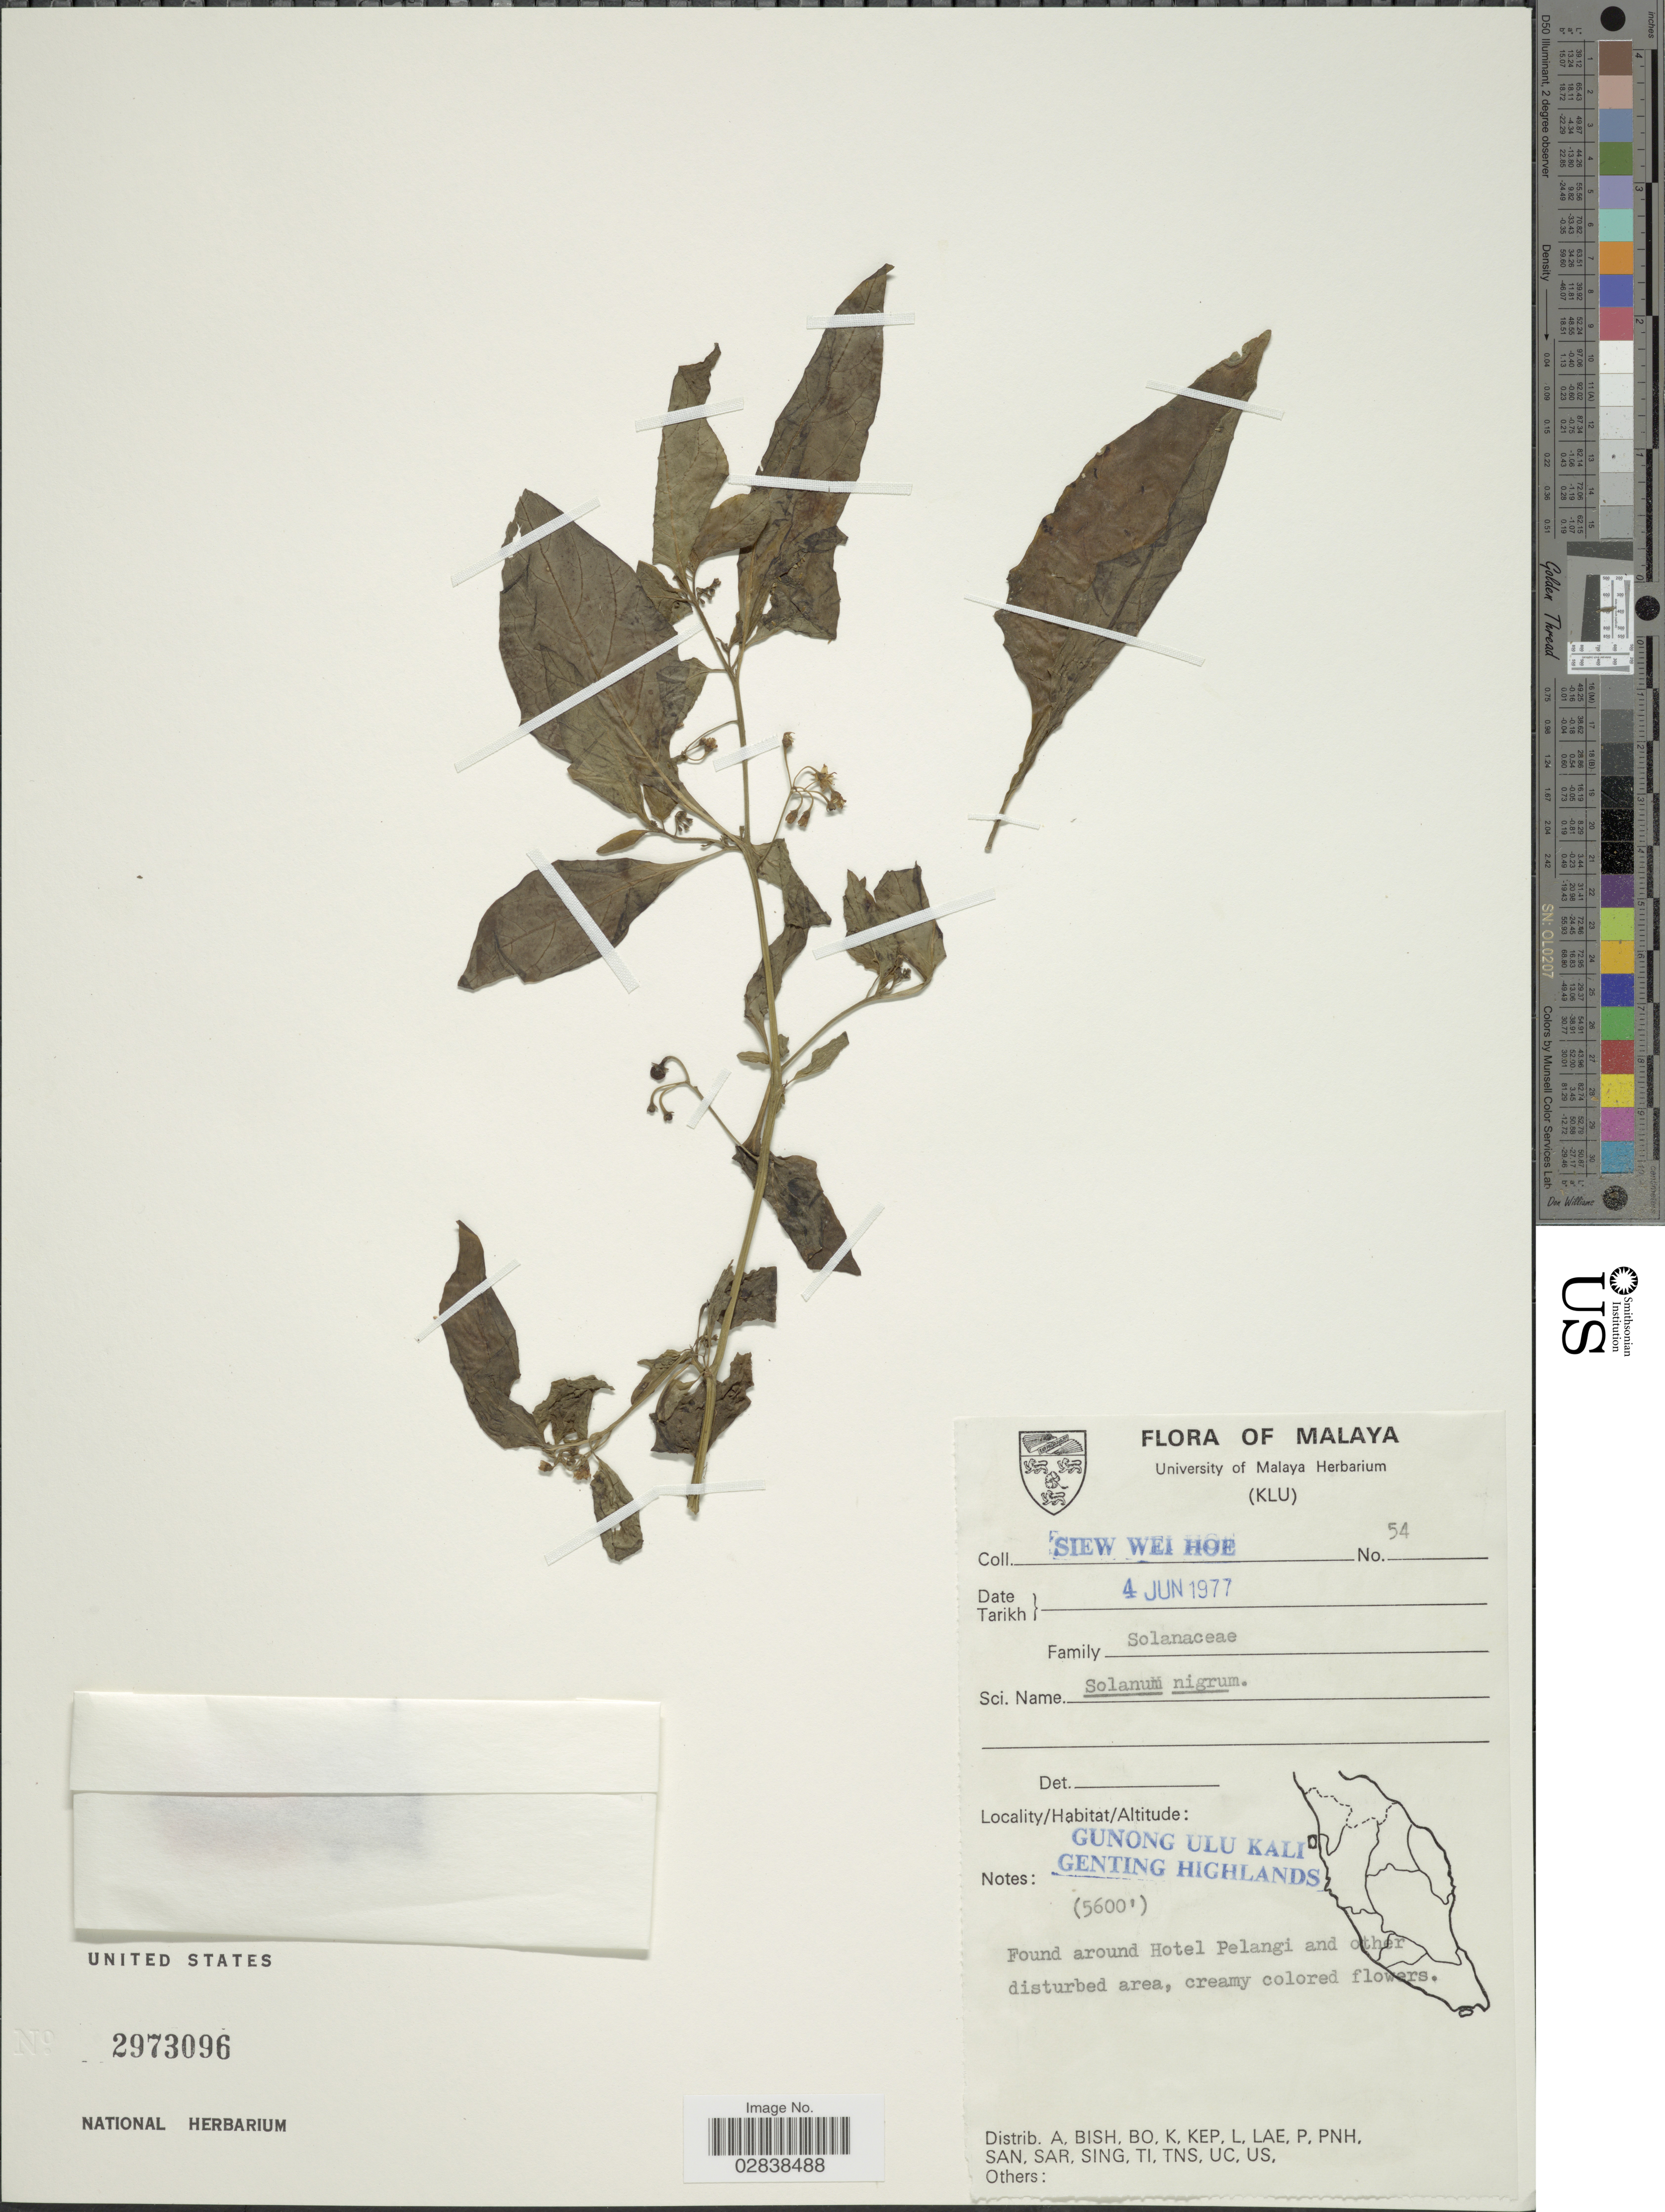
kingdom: Plantae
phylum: Tracheophyta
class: Magnoliopsida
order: Solanales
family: Solanaceae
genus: Solanum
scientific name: Solanum nigrum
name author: L.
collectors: S. Hoe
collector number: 54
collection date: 1977-06-04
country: Malaysia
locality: Malaya, Gunong Ulu Kali, Genting Highlands.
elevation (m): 1707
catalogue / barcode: US 2973096